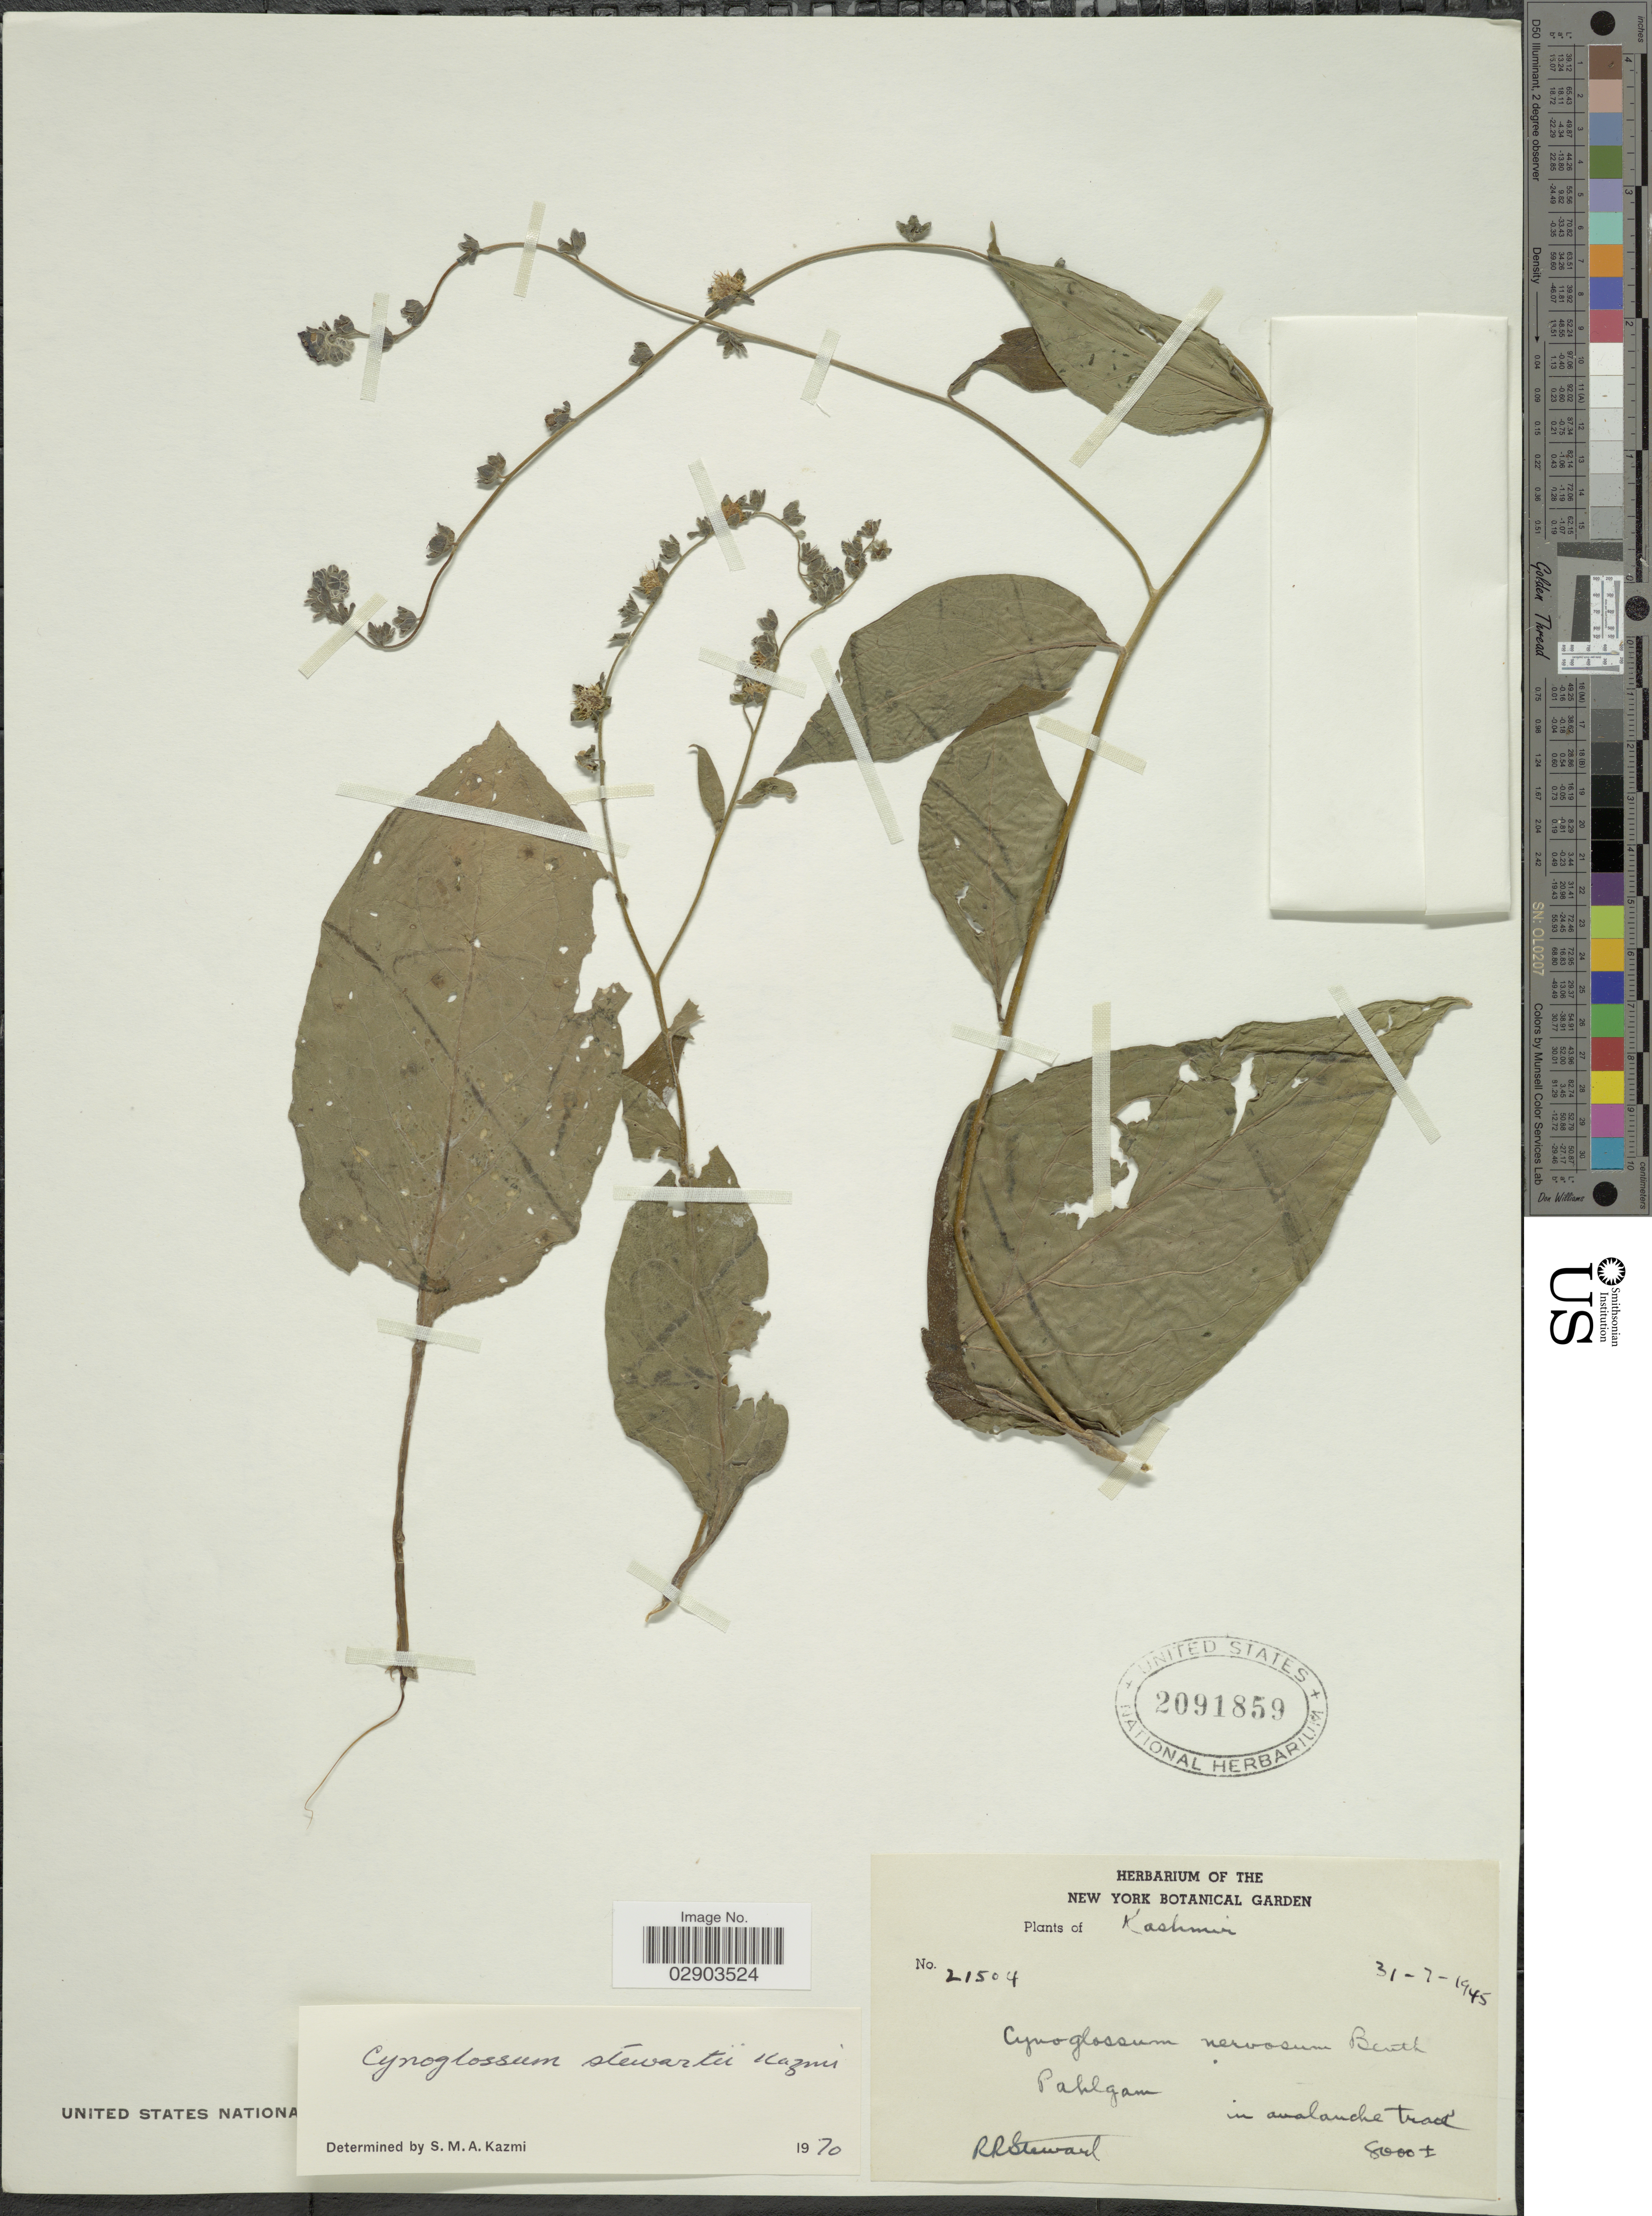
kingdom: Plantae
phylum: Tracheophyta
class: Magnoliopsida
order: Boraginales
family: Boraginaceae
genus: Cynoglossum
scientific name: Cynoglossum stewartii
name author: Kazmi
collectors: R. Stewart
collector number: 21504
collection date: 1945-07-31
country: India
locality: Kashmir. Pahlgam, in avalanche trace.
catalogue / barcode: US 2091859